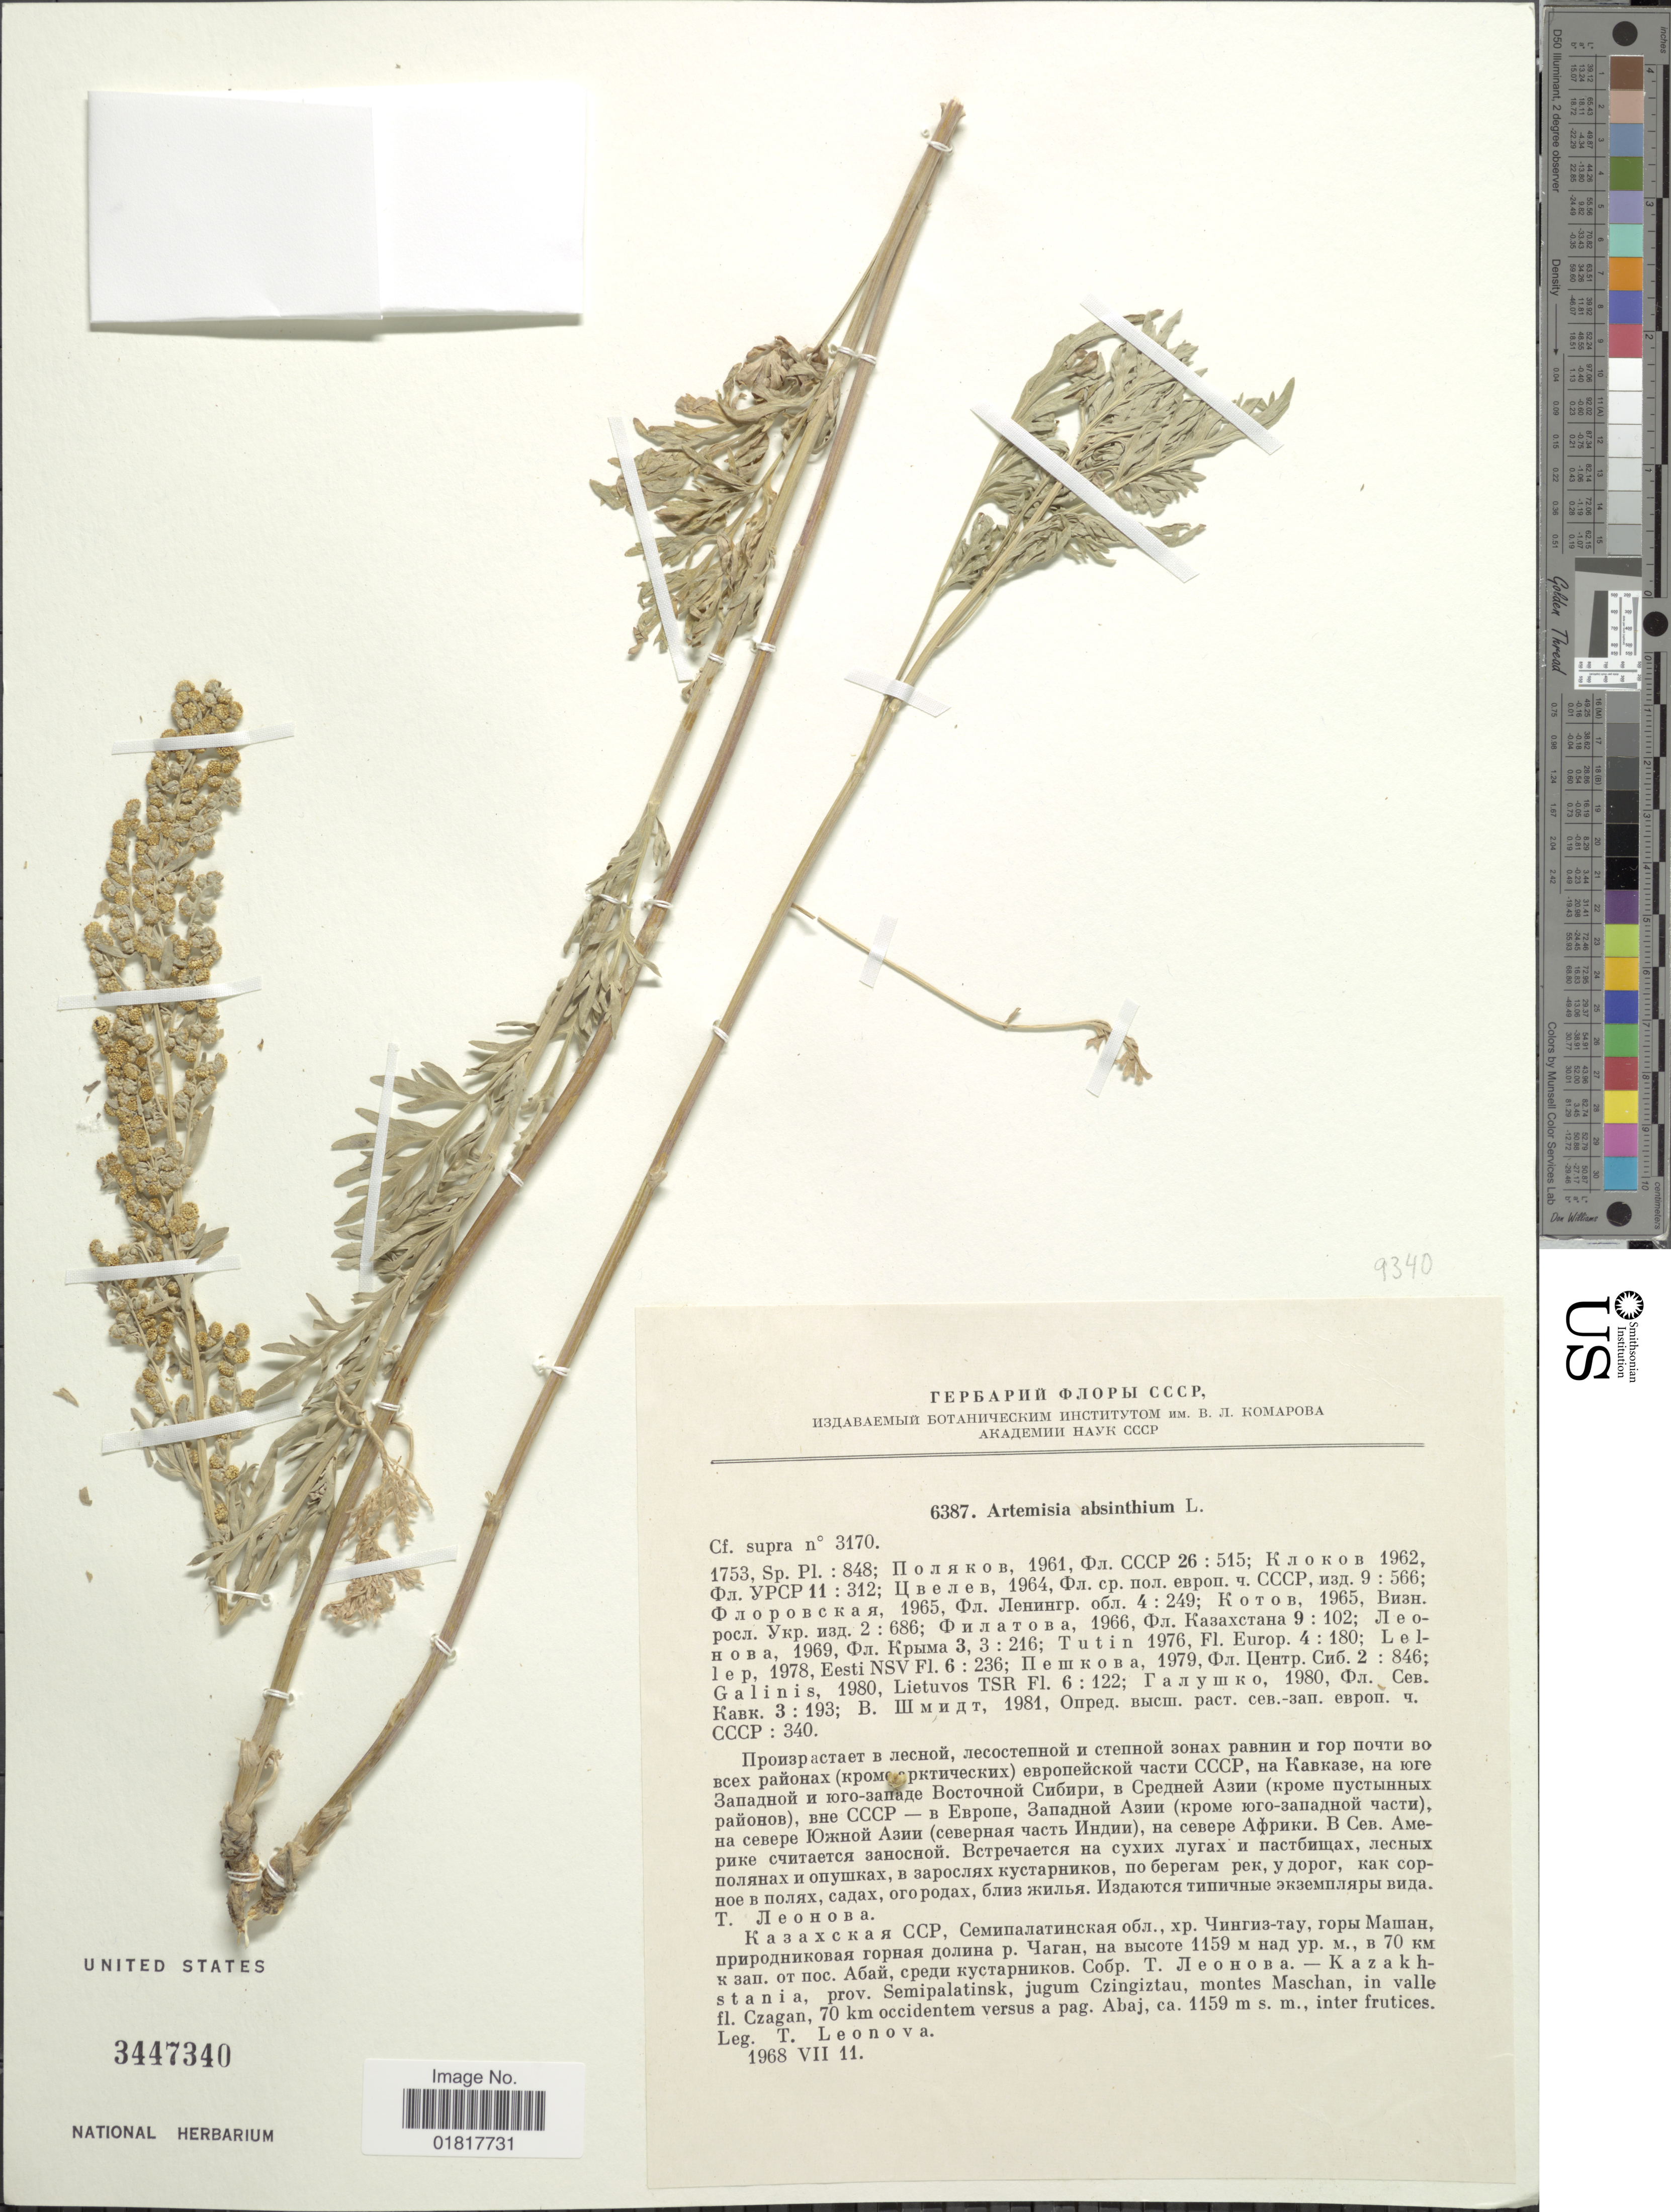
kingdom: Plantae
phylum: Tracheophyta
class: Magnoliopsida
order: Asterales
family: Asteraceae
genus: Artemisia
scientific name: Artemisia absinthium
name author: L.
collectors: T. Leonova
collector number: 6387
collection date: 1968-07-11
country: Kazakhstan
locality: Kazakhstania, pro. Semipalatinsk, jugum Czingiztau, montes Maschan, in valle fl. Czagan, 70 km occidentem versus a pag. Abaj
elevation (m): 1159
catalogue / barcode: US 3447340